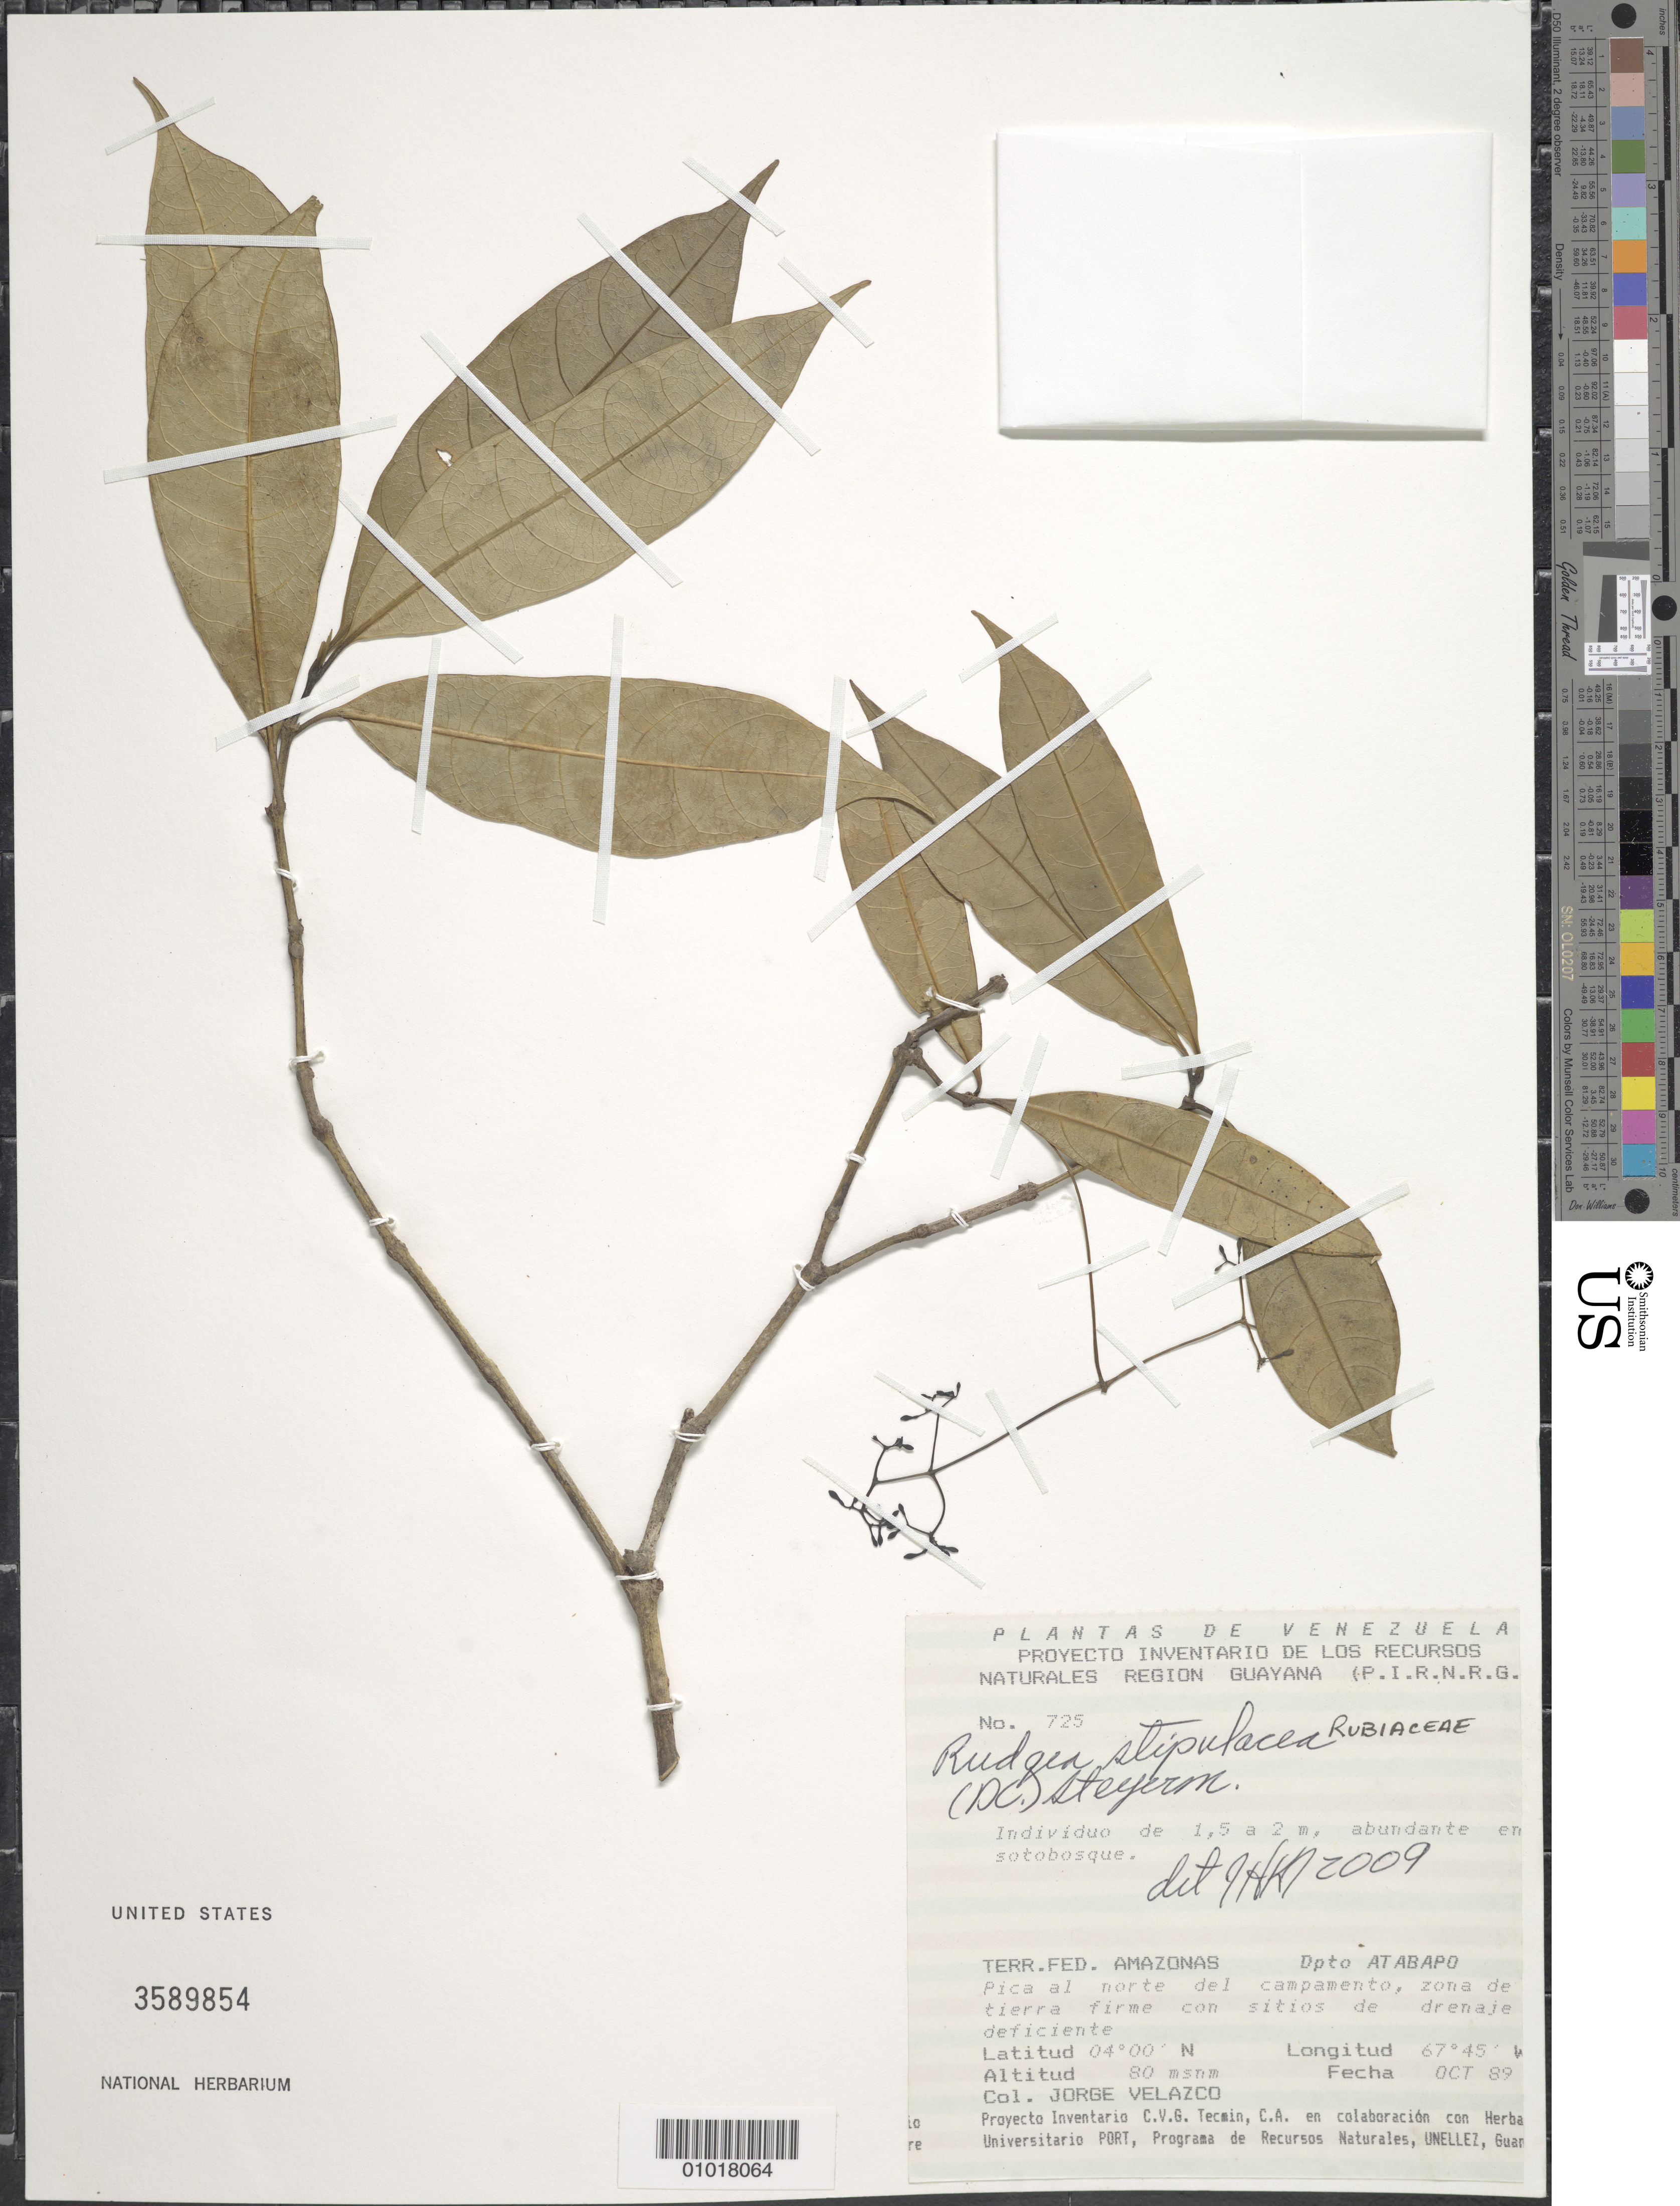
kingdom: Plantae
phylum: Tracheophyta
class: Magnoliopsida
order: Gentianales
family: Rubiaceae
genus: Rudgea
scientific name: Rudgea stipulacea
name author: (DC.) Steyerm.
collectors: J. Velazco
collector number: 725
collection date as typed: Oct-89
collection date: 1989-10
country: Venezuela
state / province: Amazonas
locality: Pica al norte del campamento.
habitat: Zona de tierra firme con sitios de drenaje deficiente.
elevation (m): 80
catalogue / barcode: US 3589854